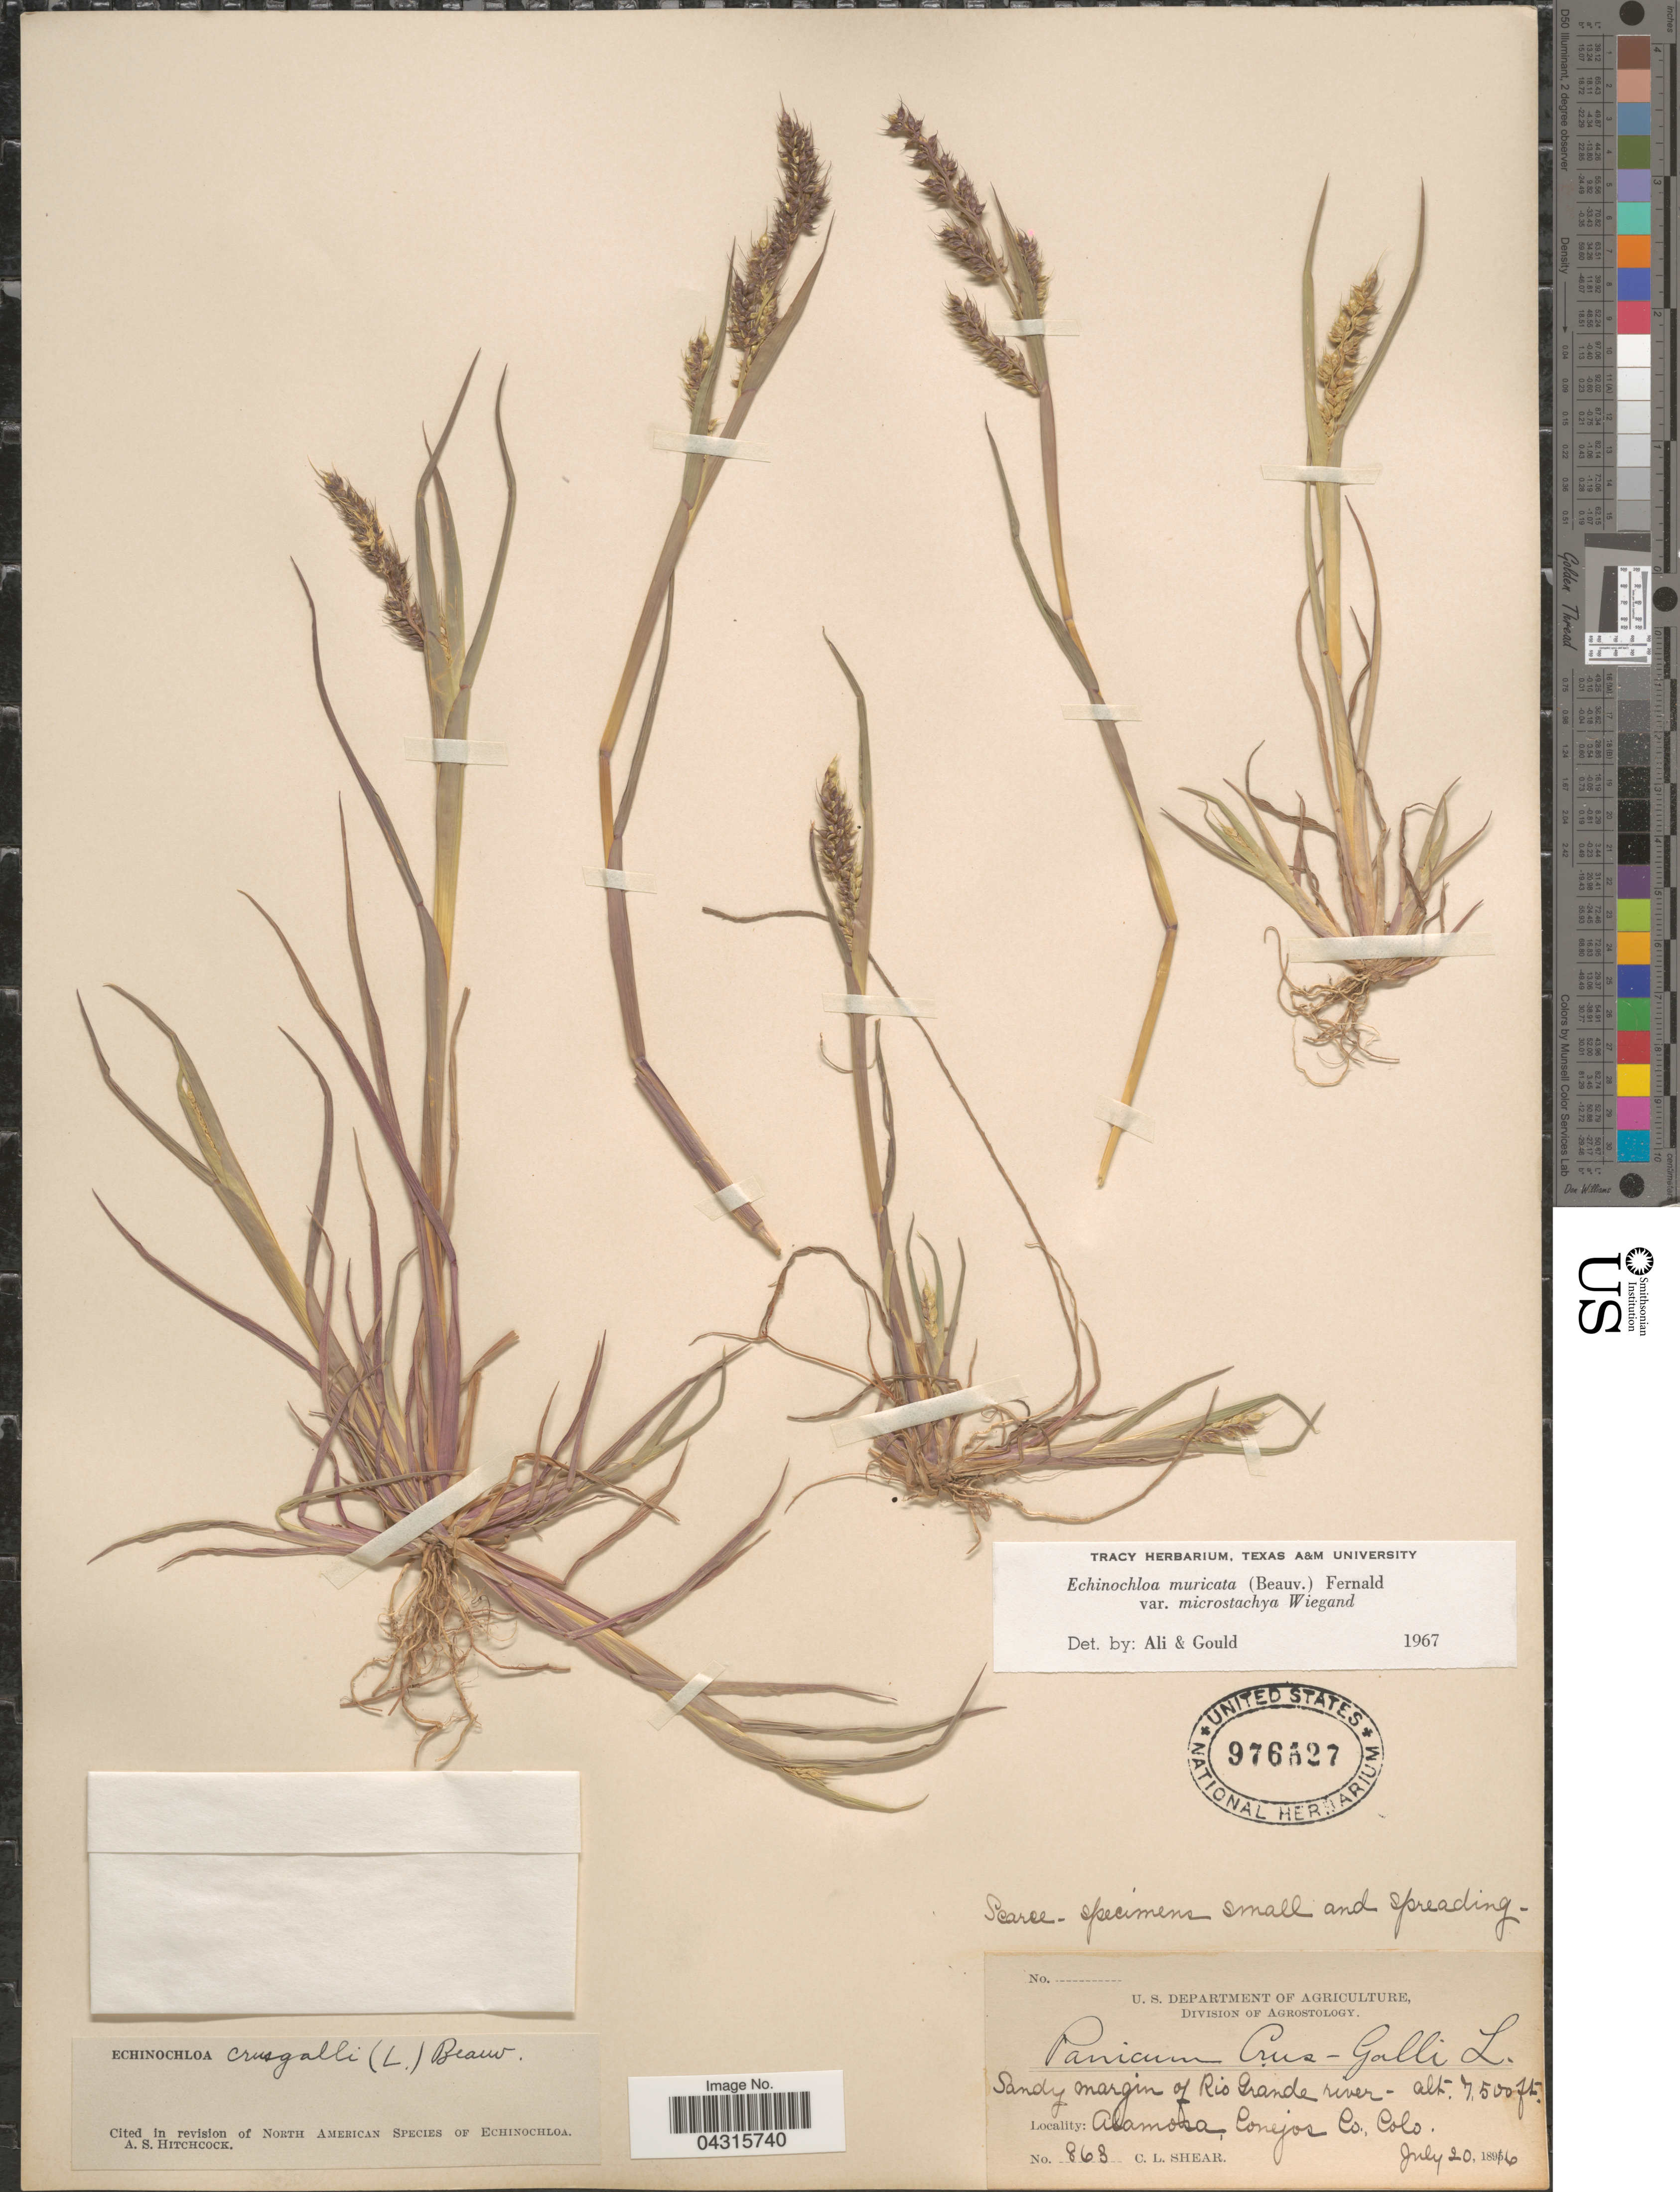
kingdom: Plantae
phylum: Tracheophyta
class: Liliopsida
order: Poales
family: Poaceae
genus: Echinochloa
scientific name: Echinochloa muricata var. microstachya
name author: Wiegand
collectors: C. L. Shear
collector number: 863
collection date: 1896-07-20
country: United States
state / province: Colorado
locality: Sandy margin of Rio Grande river. Alamosa, Conejos Co.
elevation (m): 2286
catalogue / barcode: US 976527